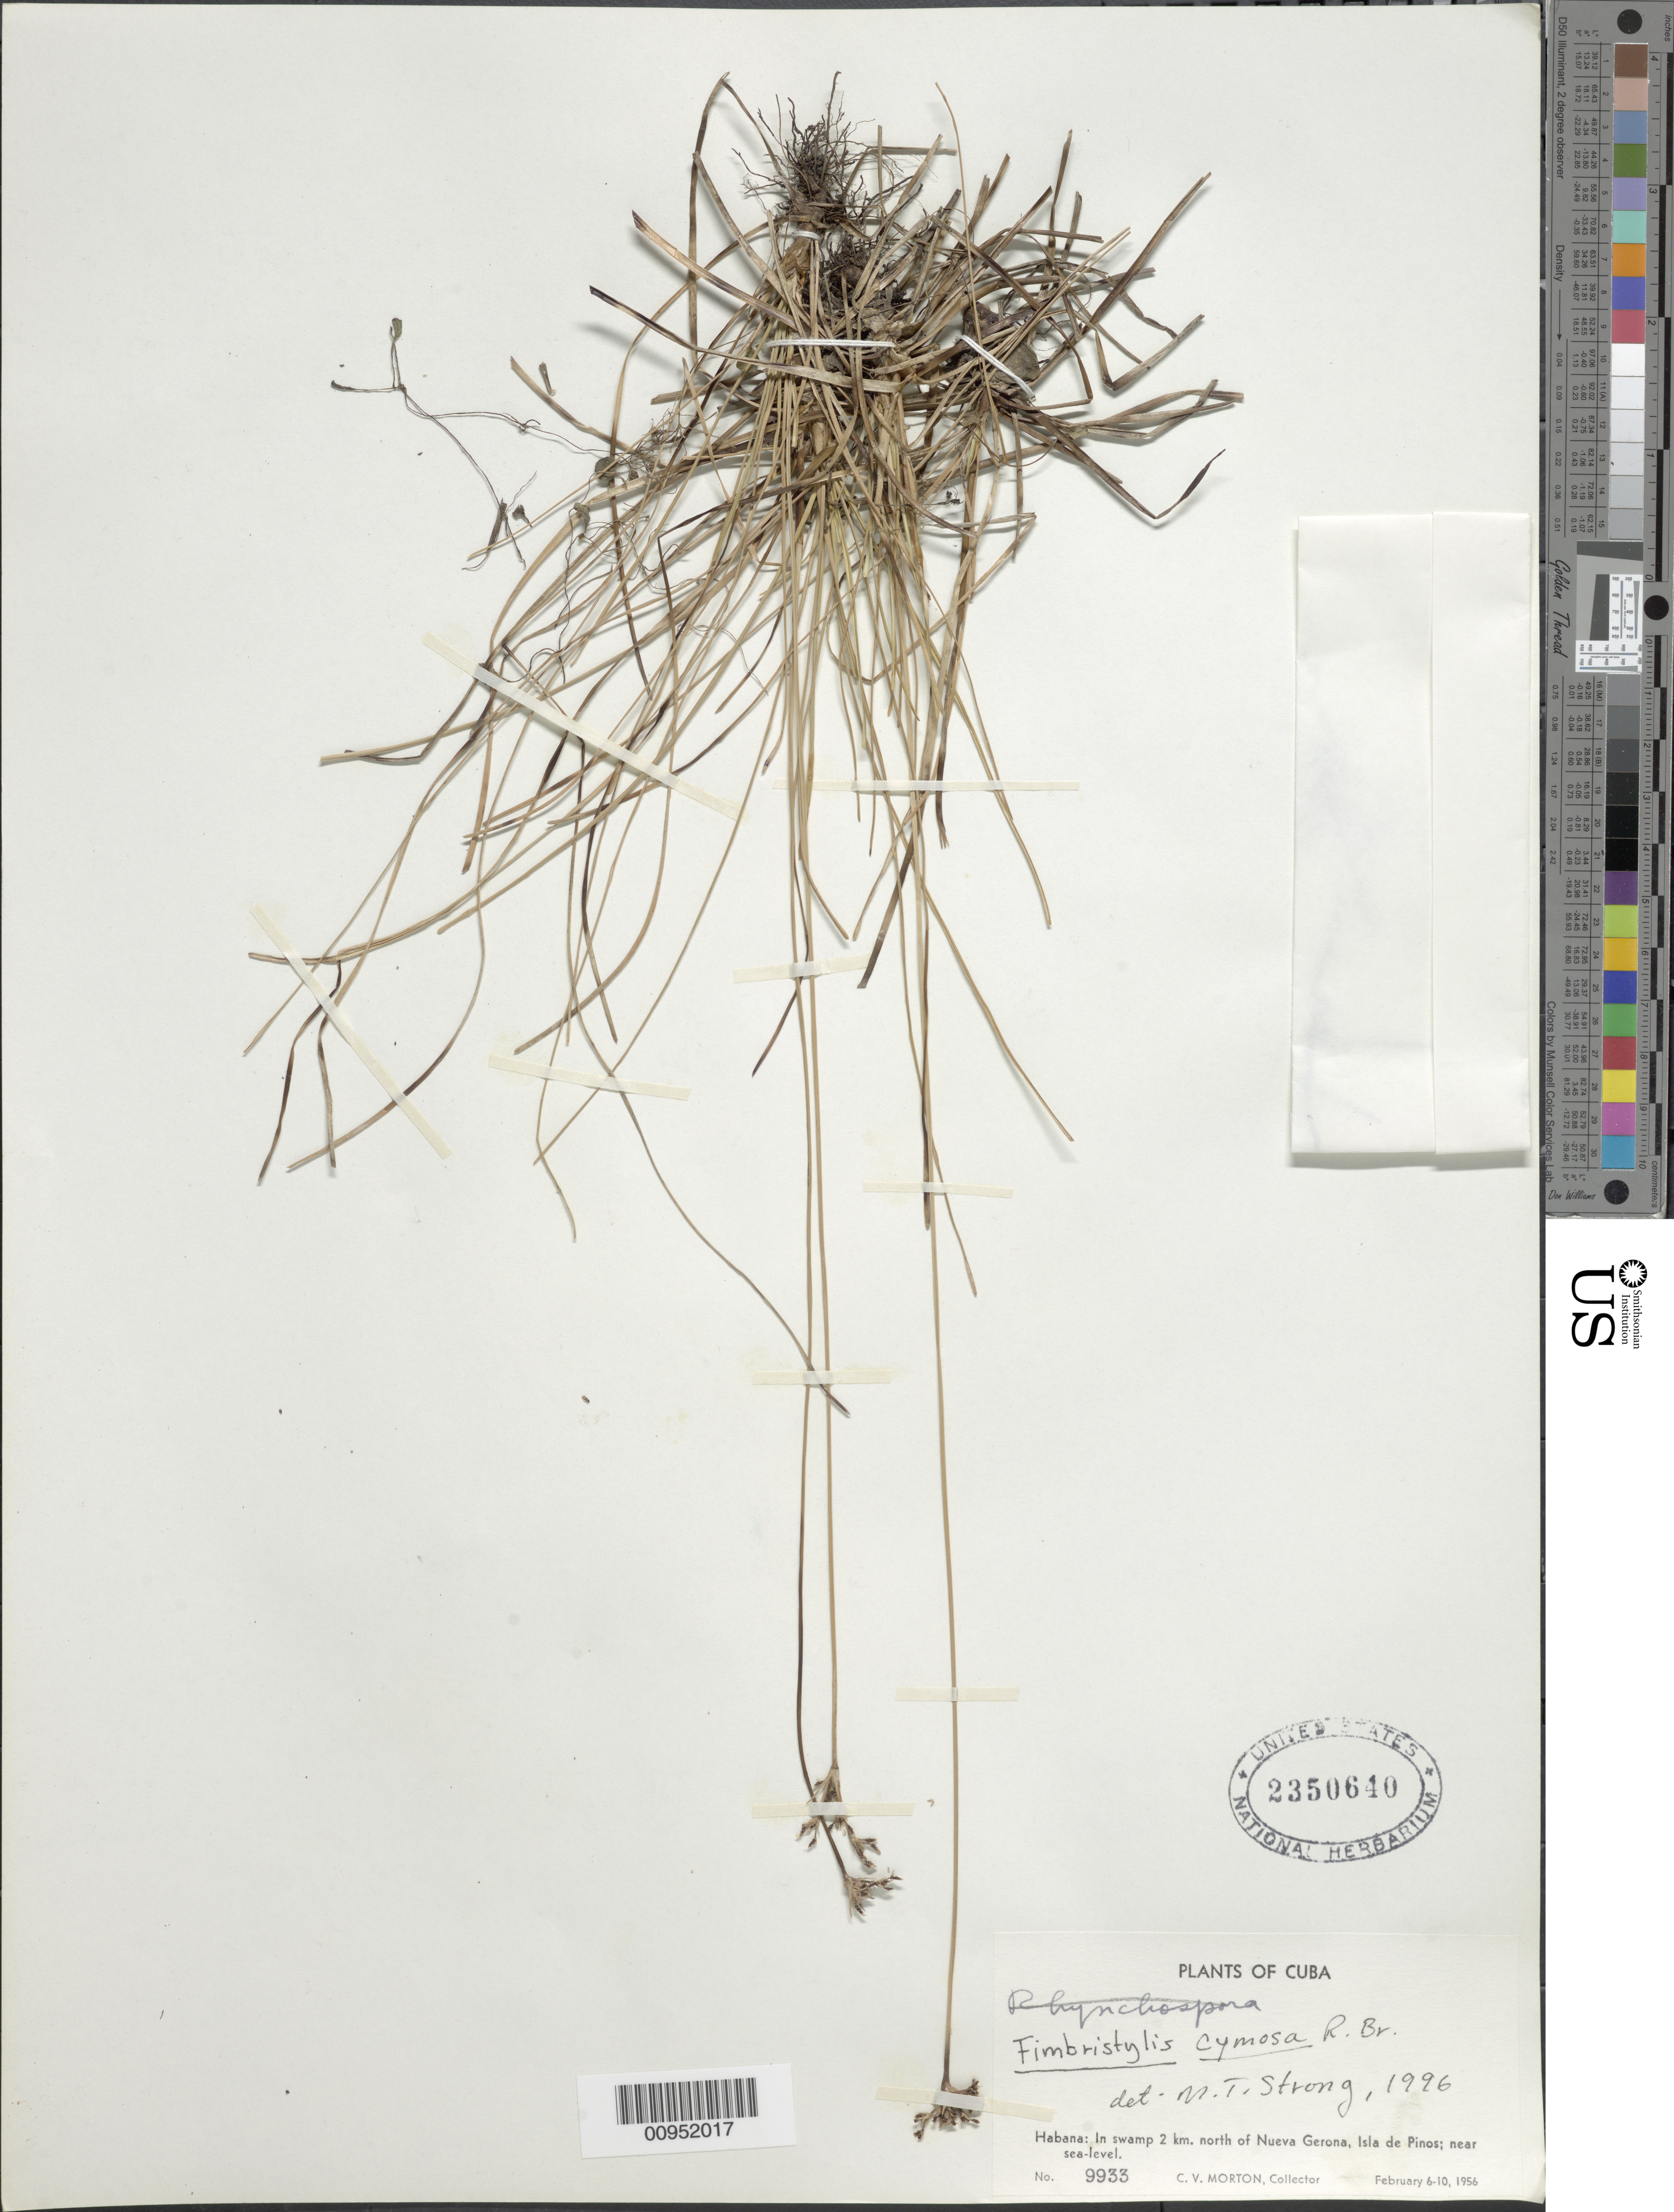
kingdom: Plantae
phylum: Tracheophyta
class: Liliopsida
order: Poales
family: Cyperaceae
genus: Fimbristylis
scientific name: Fimbristylis cymosa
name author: R. Br.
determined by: Strong, M. T., (US), Smithsonian Institution - National Museum of Natural History (UNITED STATES)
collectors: C. V. Morton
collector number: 9933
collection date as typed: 06 Feb 1956 to 10 Feb 1956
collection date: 1956-02-06/1956-02-10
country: Cuba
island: Isla de la Juventud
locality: Isle of Pines 2 km N of Nueva Gerona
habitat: In swamp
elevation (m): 0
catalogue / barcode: US 2350640